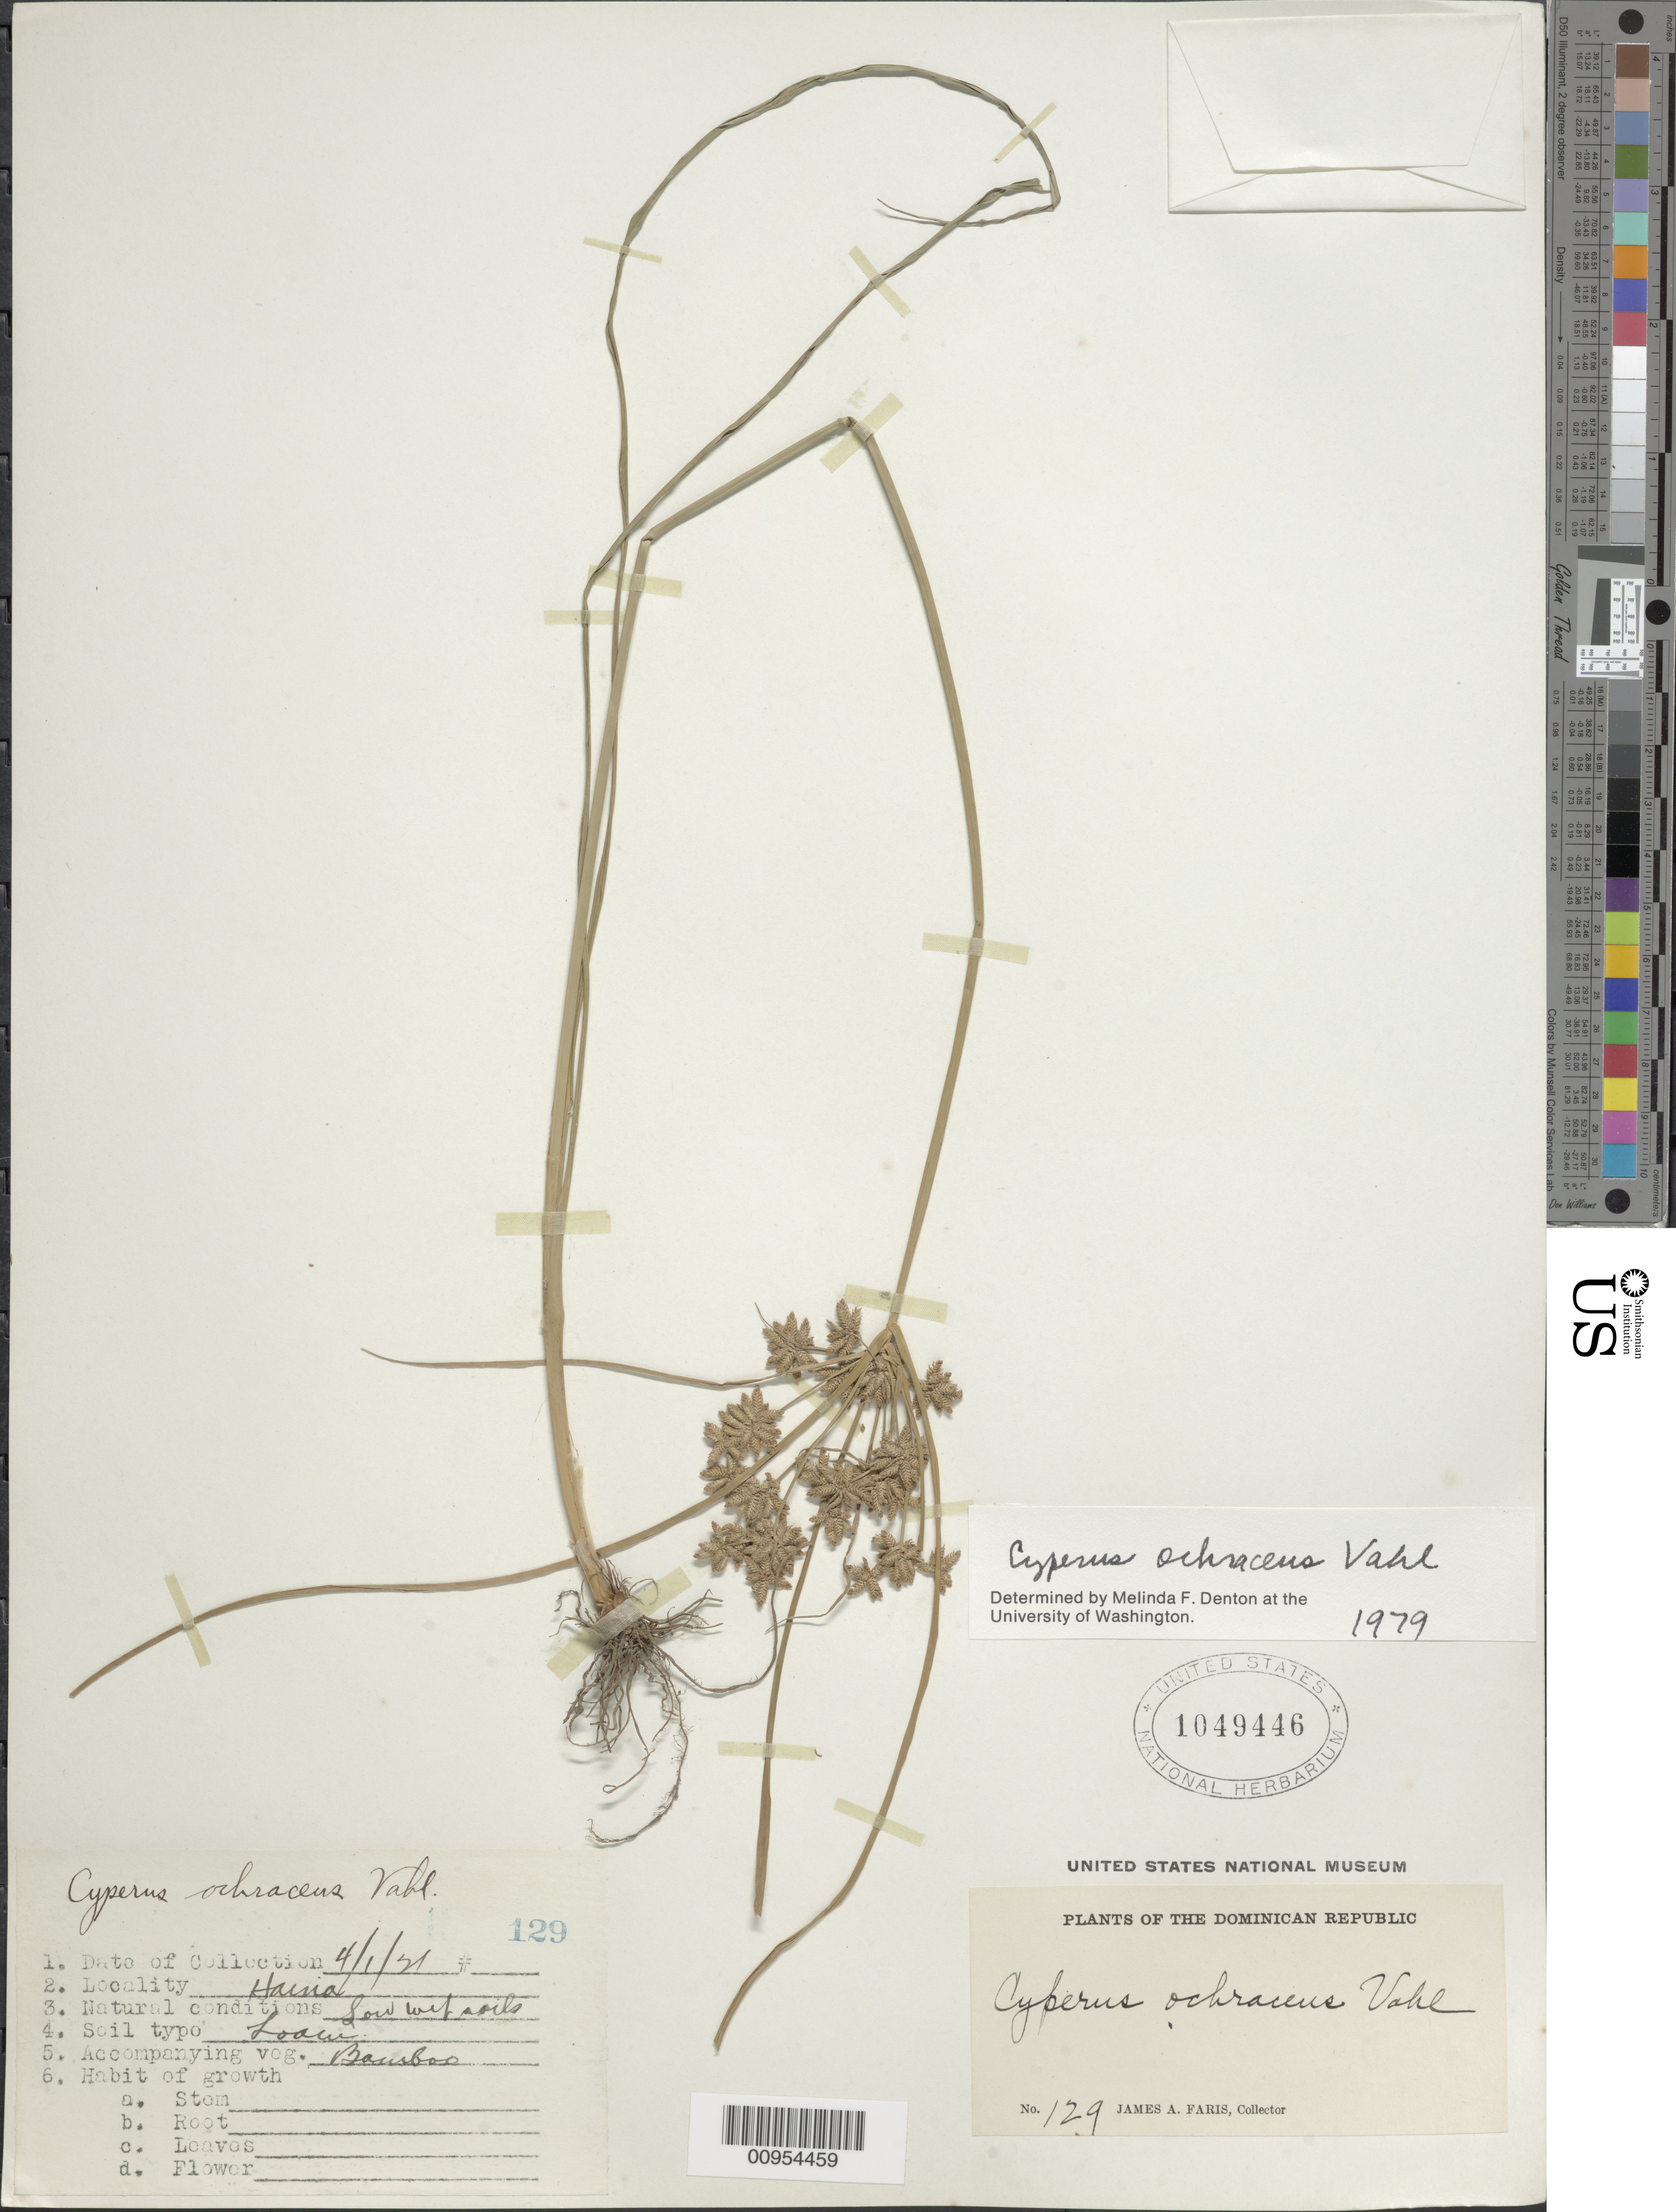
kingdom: Plantae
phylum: Tracheophyta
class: Liliopsida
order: Poales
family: Cyperaceae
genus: Cyperus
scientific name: Cyperus ochraceus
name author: Vahl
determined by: Denton, M. F.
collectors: J. Faris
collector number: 129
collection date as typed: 04 Jan 1921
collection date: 1921-01-04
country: Dominican Republic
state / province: San Cristóbal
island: Hispaniola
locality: Haina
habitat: Low wet soils, loam accompanying vegetation of Bamboo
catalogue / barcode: US 1049446